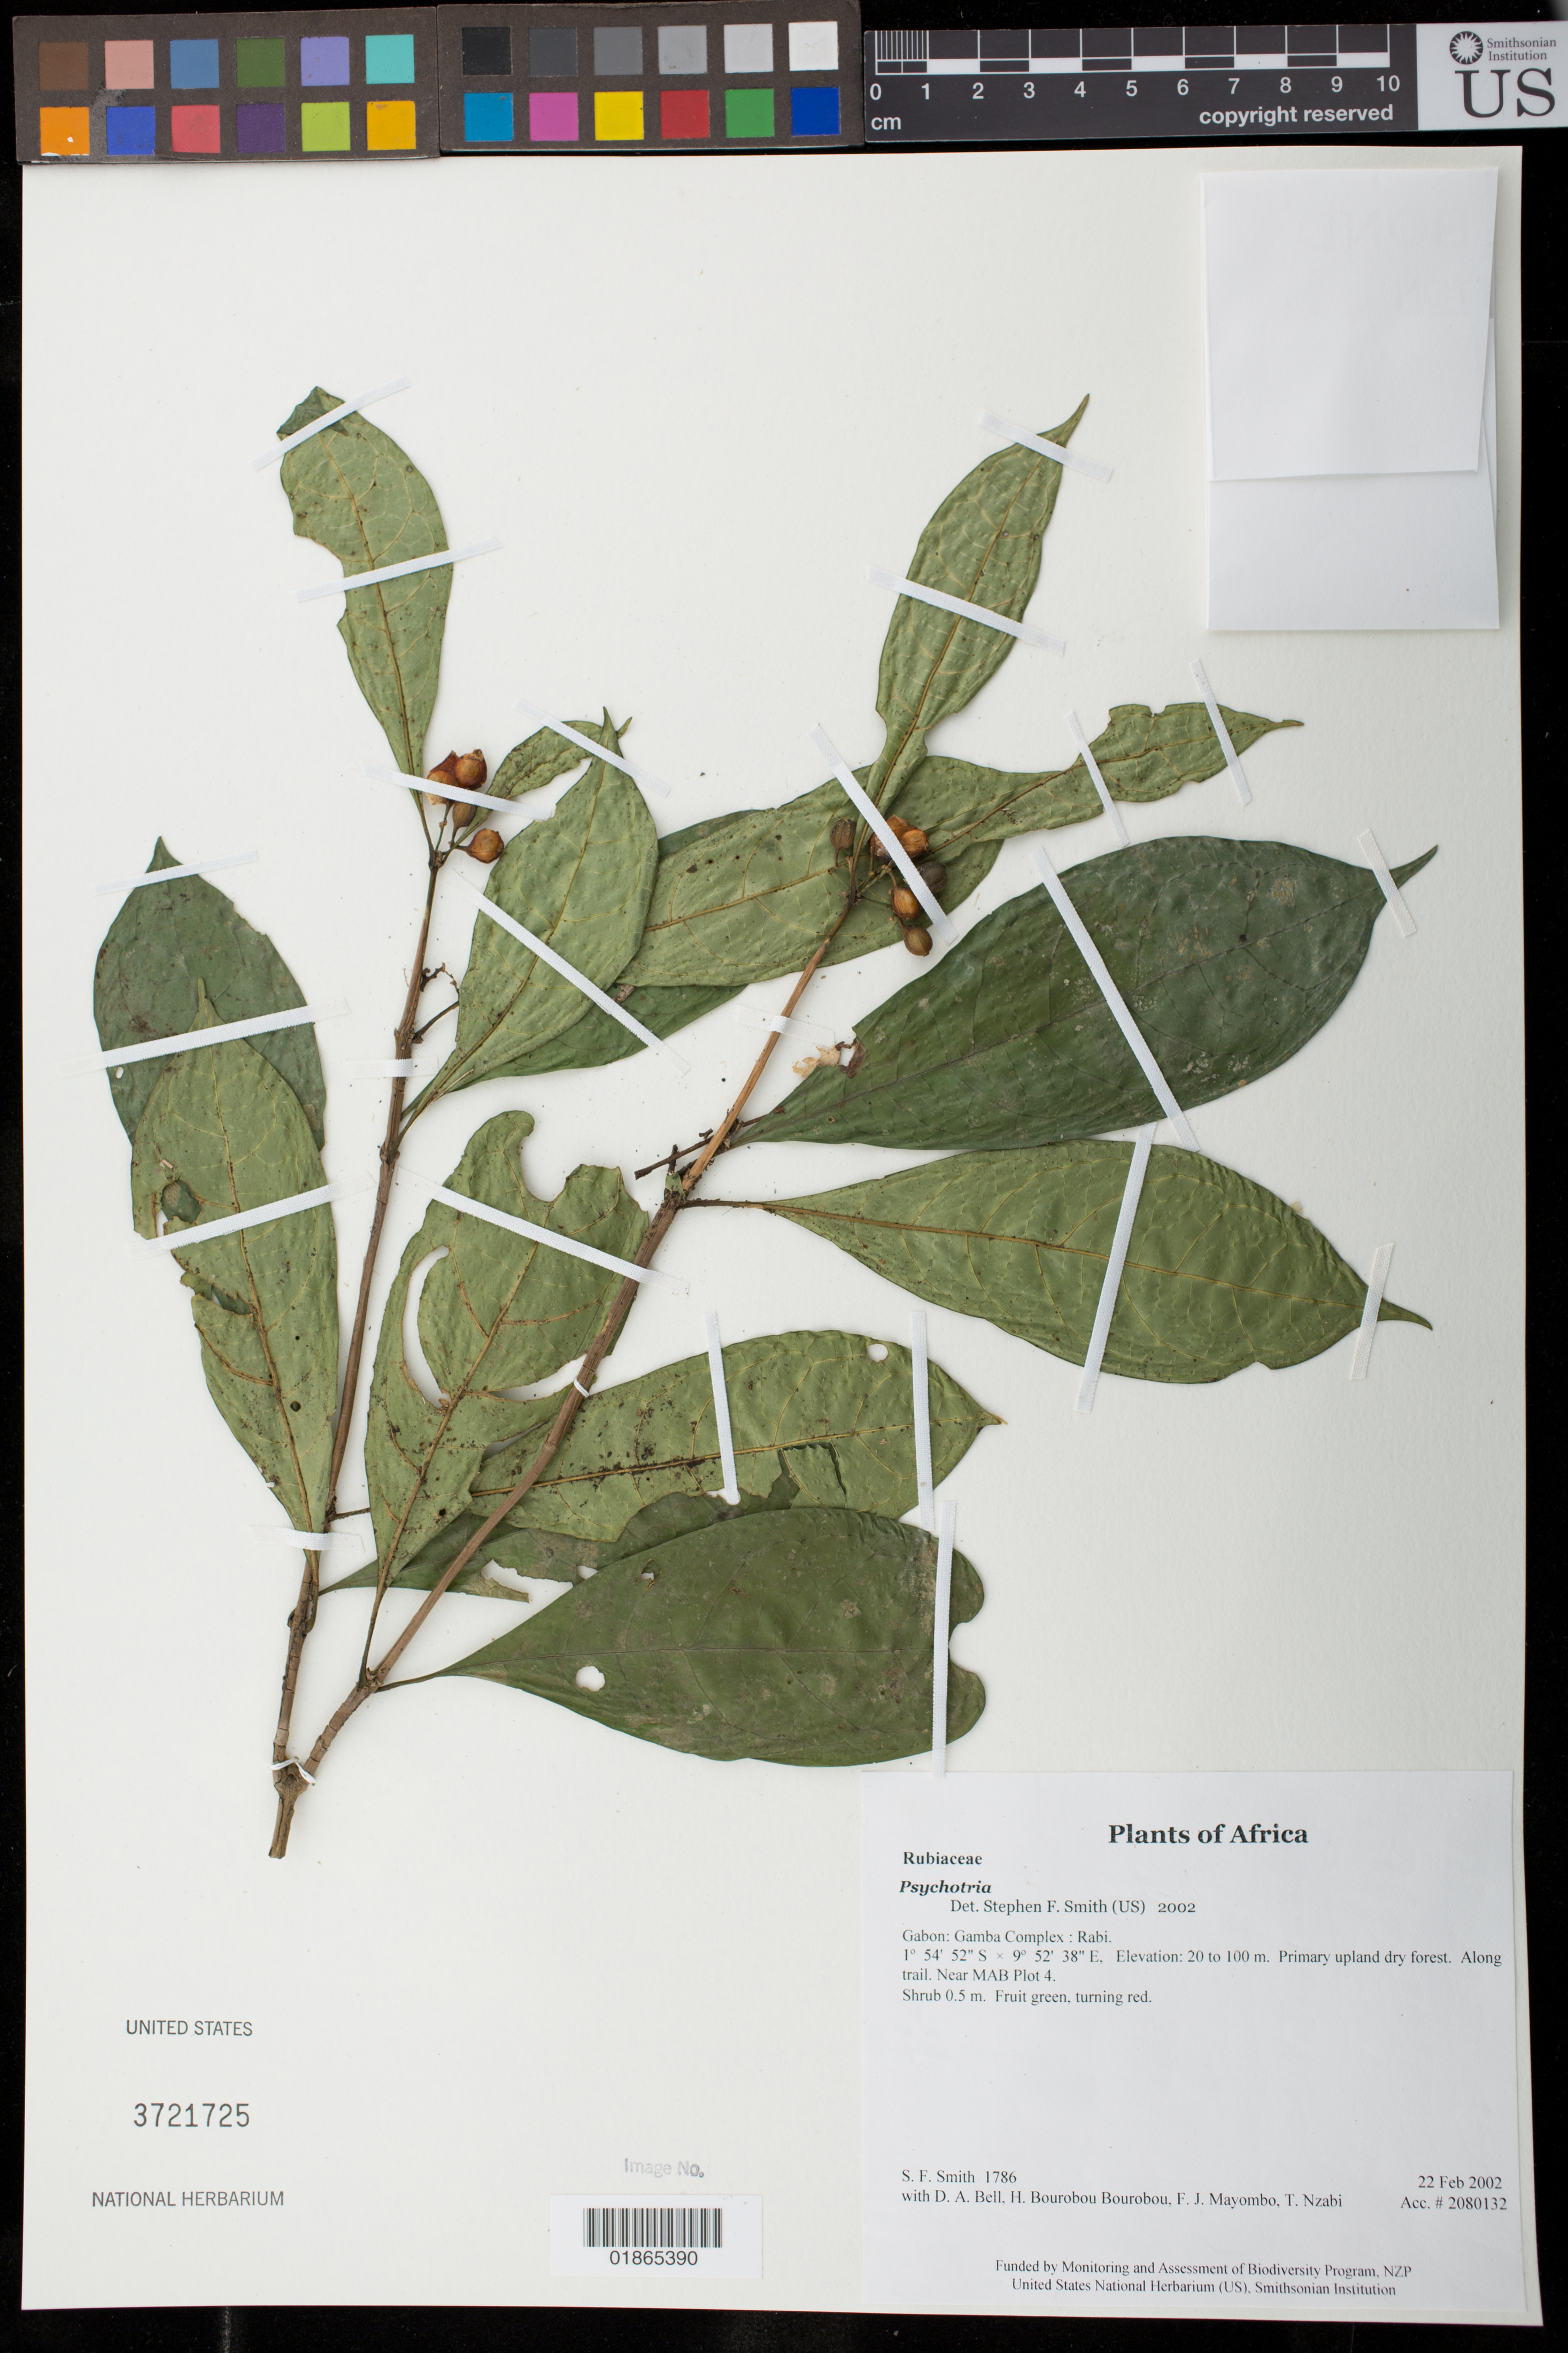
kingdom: Plantae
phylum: Tracheophyta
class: Magnoliopsida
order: Gentianales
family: Rubiaceae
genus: Psychotria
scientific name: Psychotria sp.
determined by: Smith, Stephen F., (US), NMNH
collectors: S.F. Smith, D. A. Bell, H. Bourobou Bourobou & F. J. Mayombo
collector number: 1786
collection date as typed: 22 Feb 2002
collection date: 2002-02-22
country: Gabon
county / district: Gamba Complex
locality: Rabi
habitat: Primary upland dry forest. Along trail. Near MAB Plot 4.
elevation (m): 20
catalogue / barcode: US 3721725